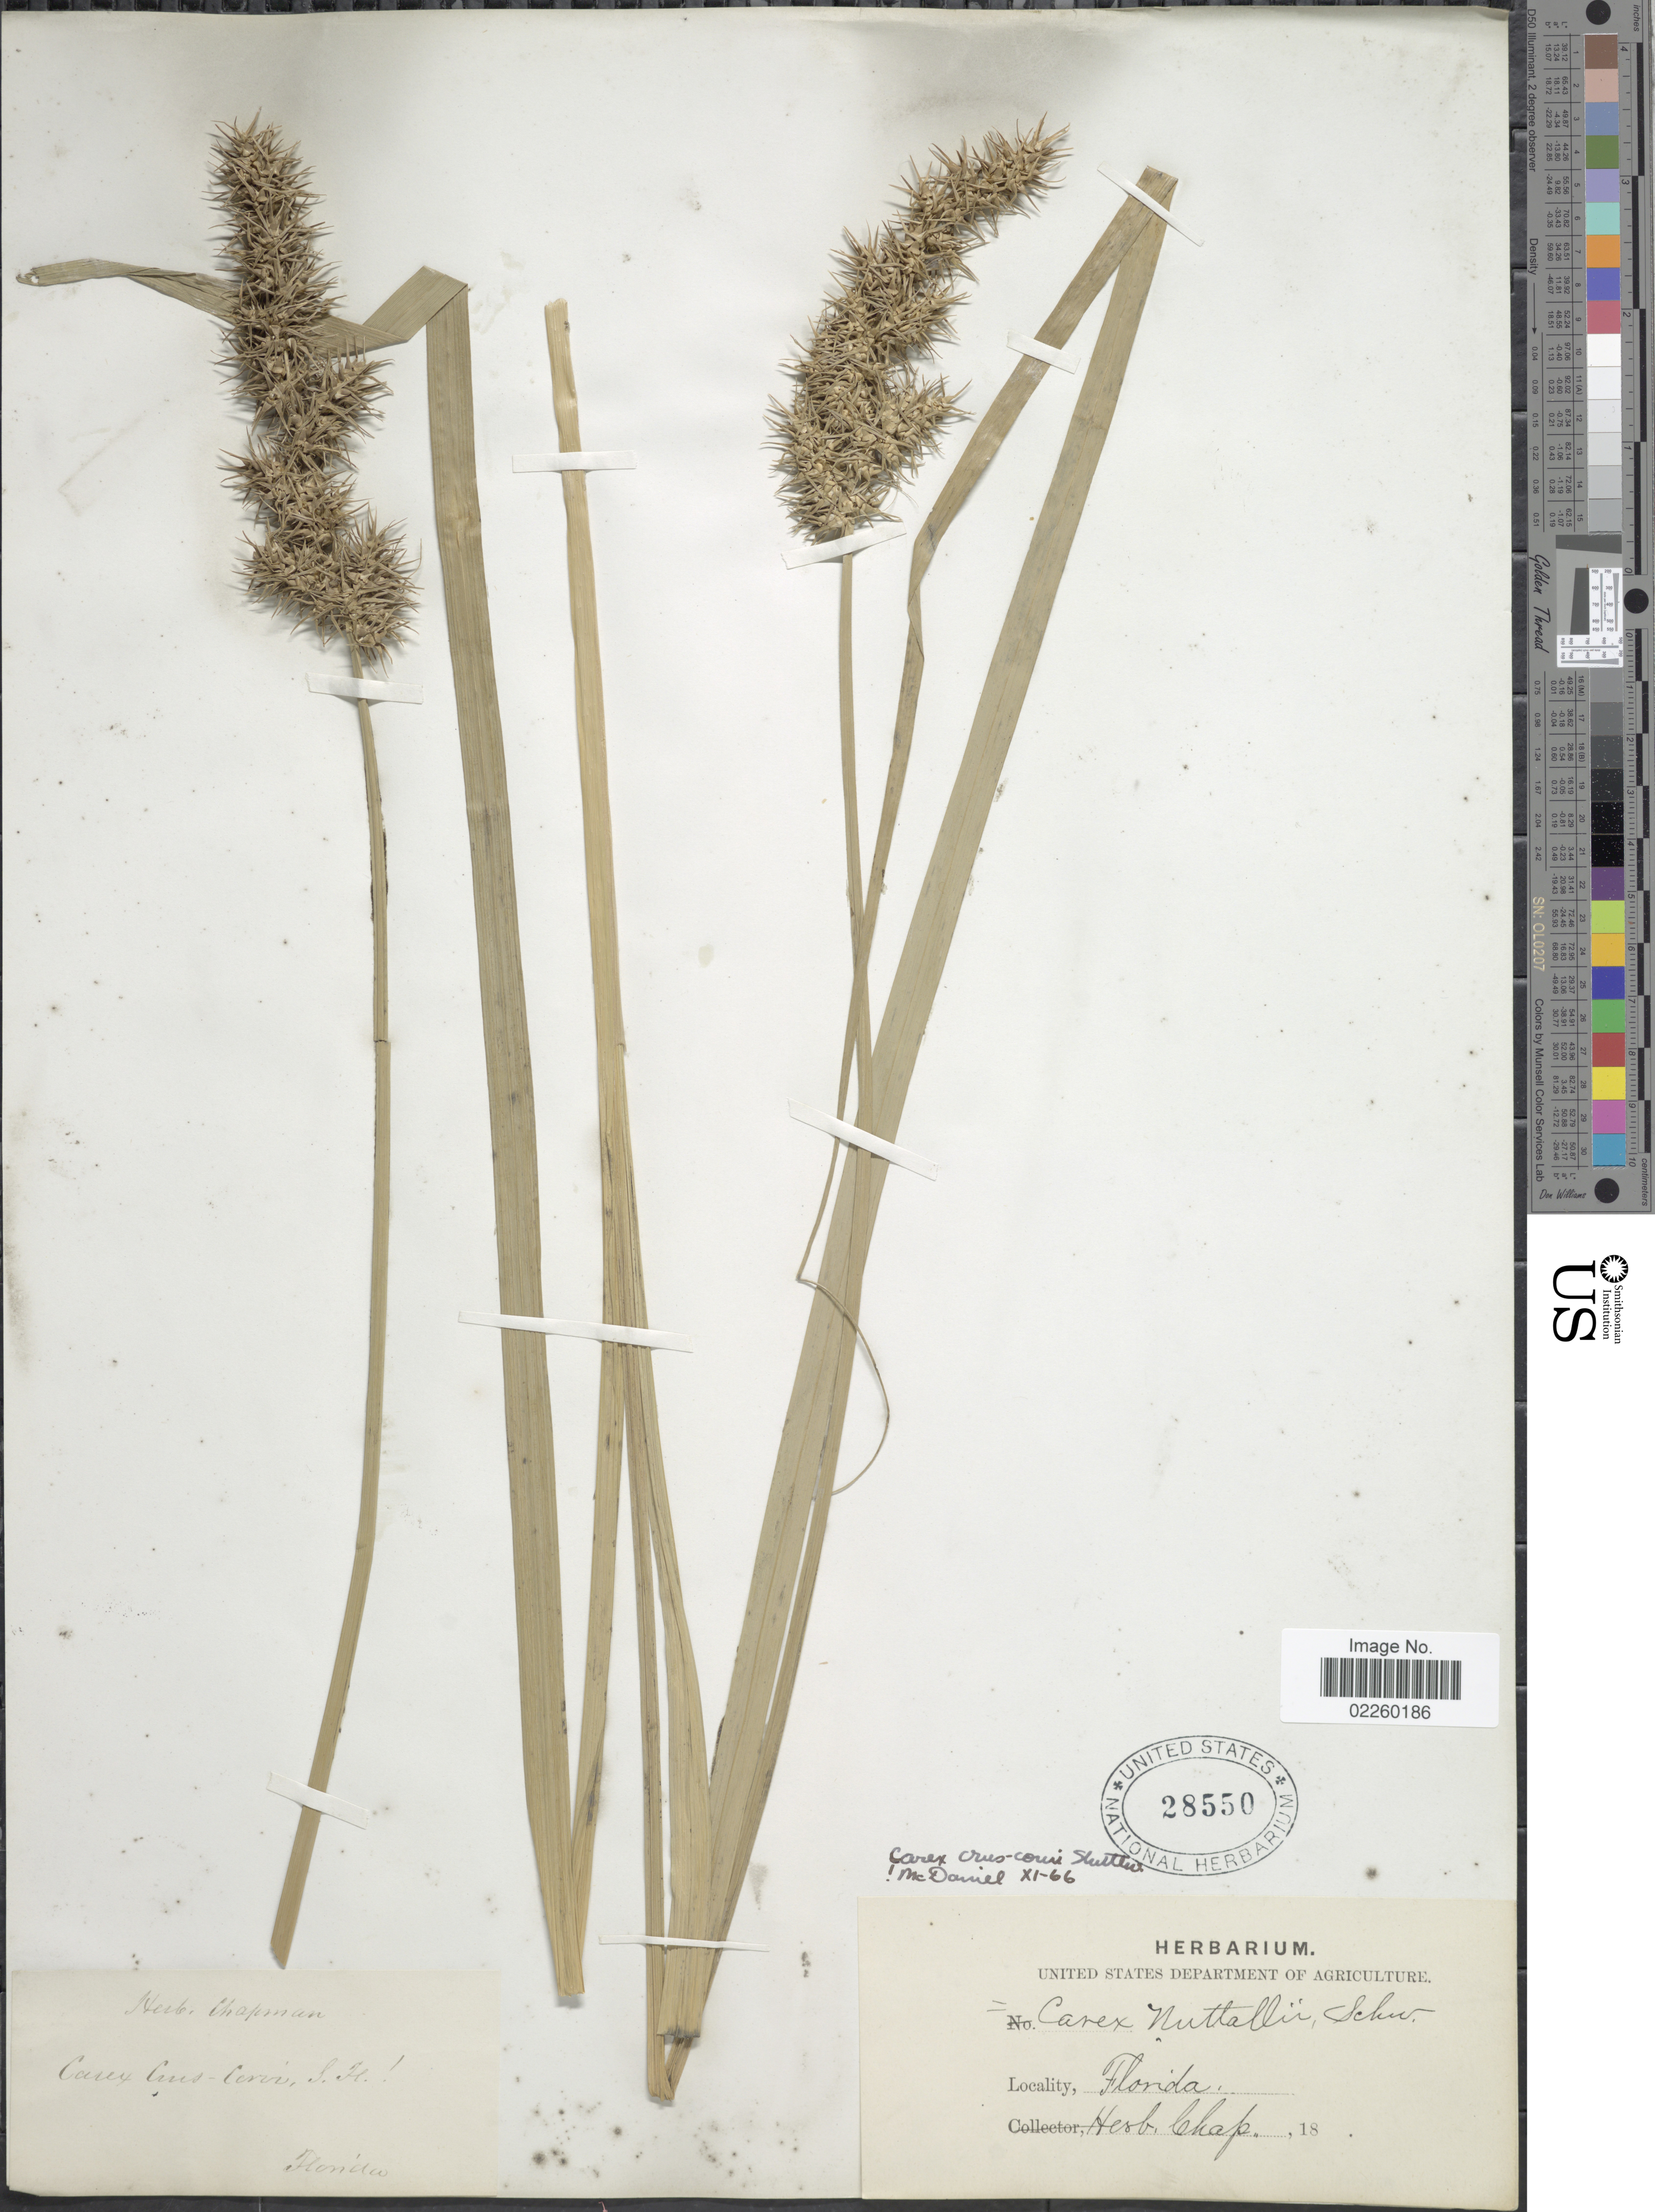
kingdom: Plantae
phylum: Tracheophyta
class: Liliopsida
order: Poales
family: Cyperaceae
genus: Carex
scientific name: Carex crus-corvi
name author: Shuttlew. ex Kunze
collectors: ex herb. Chapman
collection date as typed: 18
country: United States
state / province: Florida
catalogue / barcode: US 28550